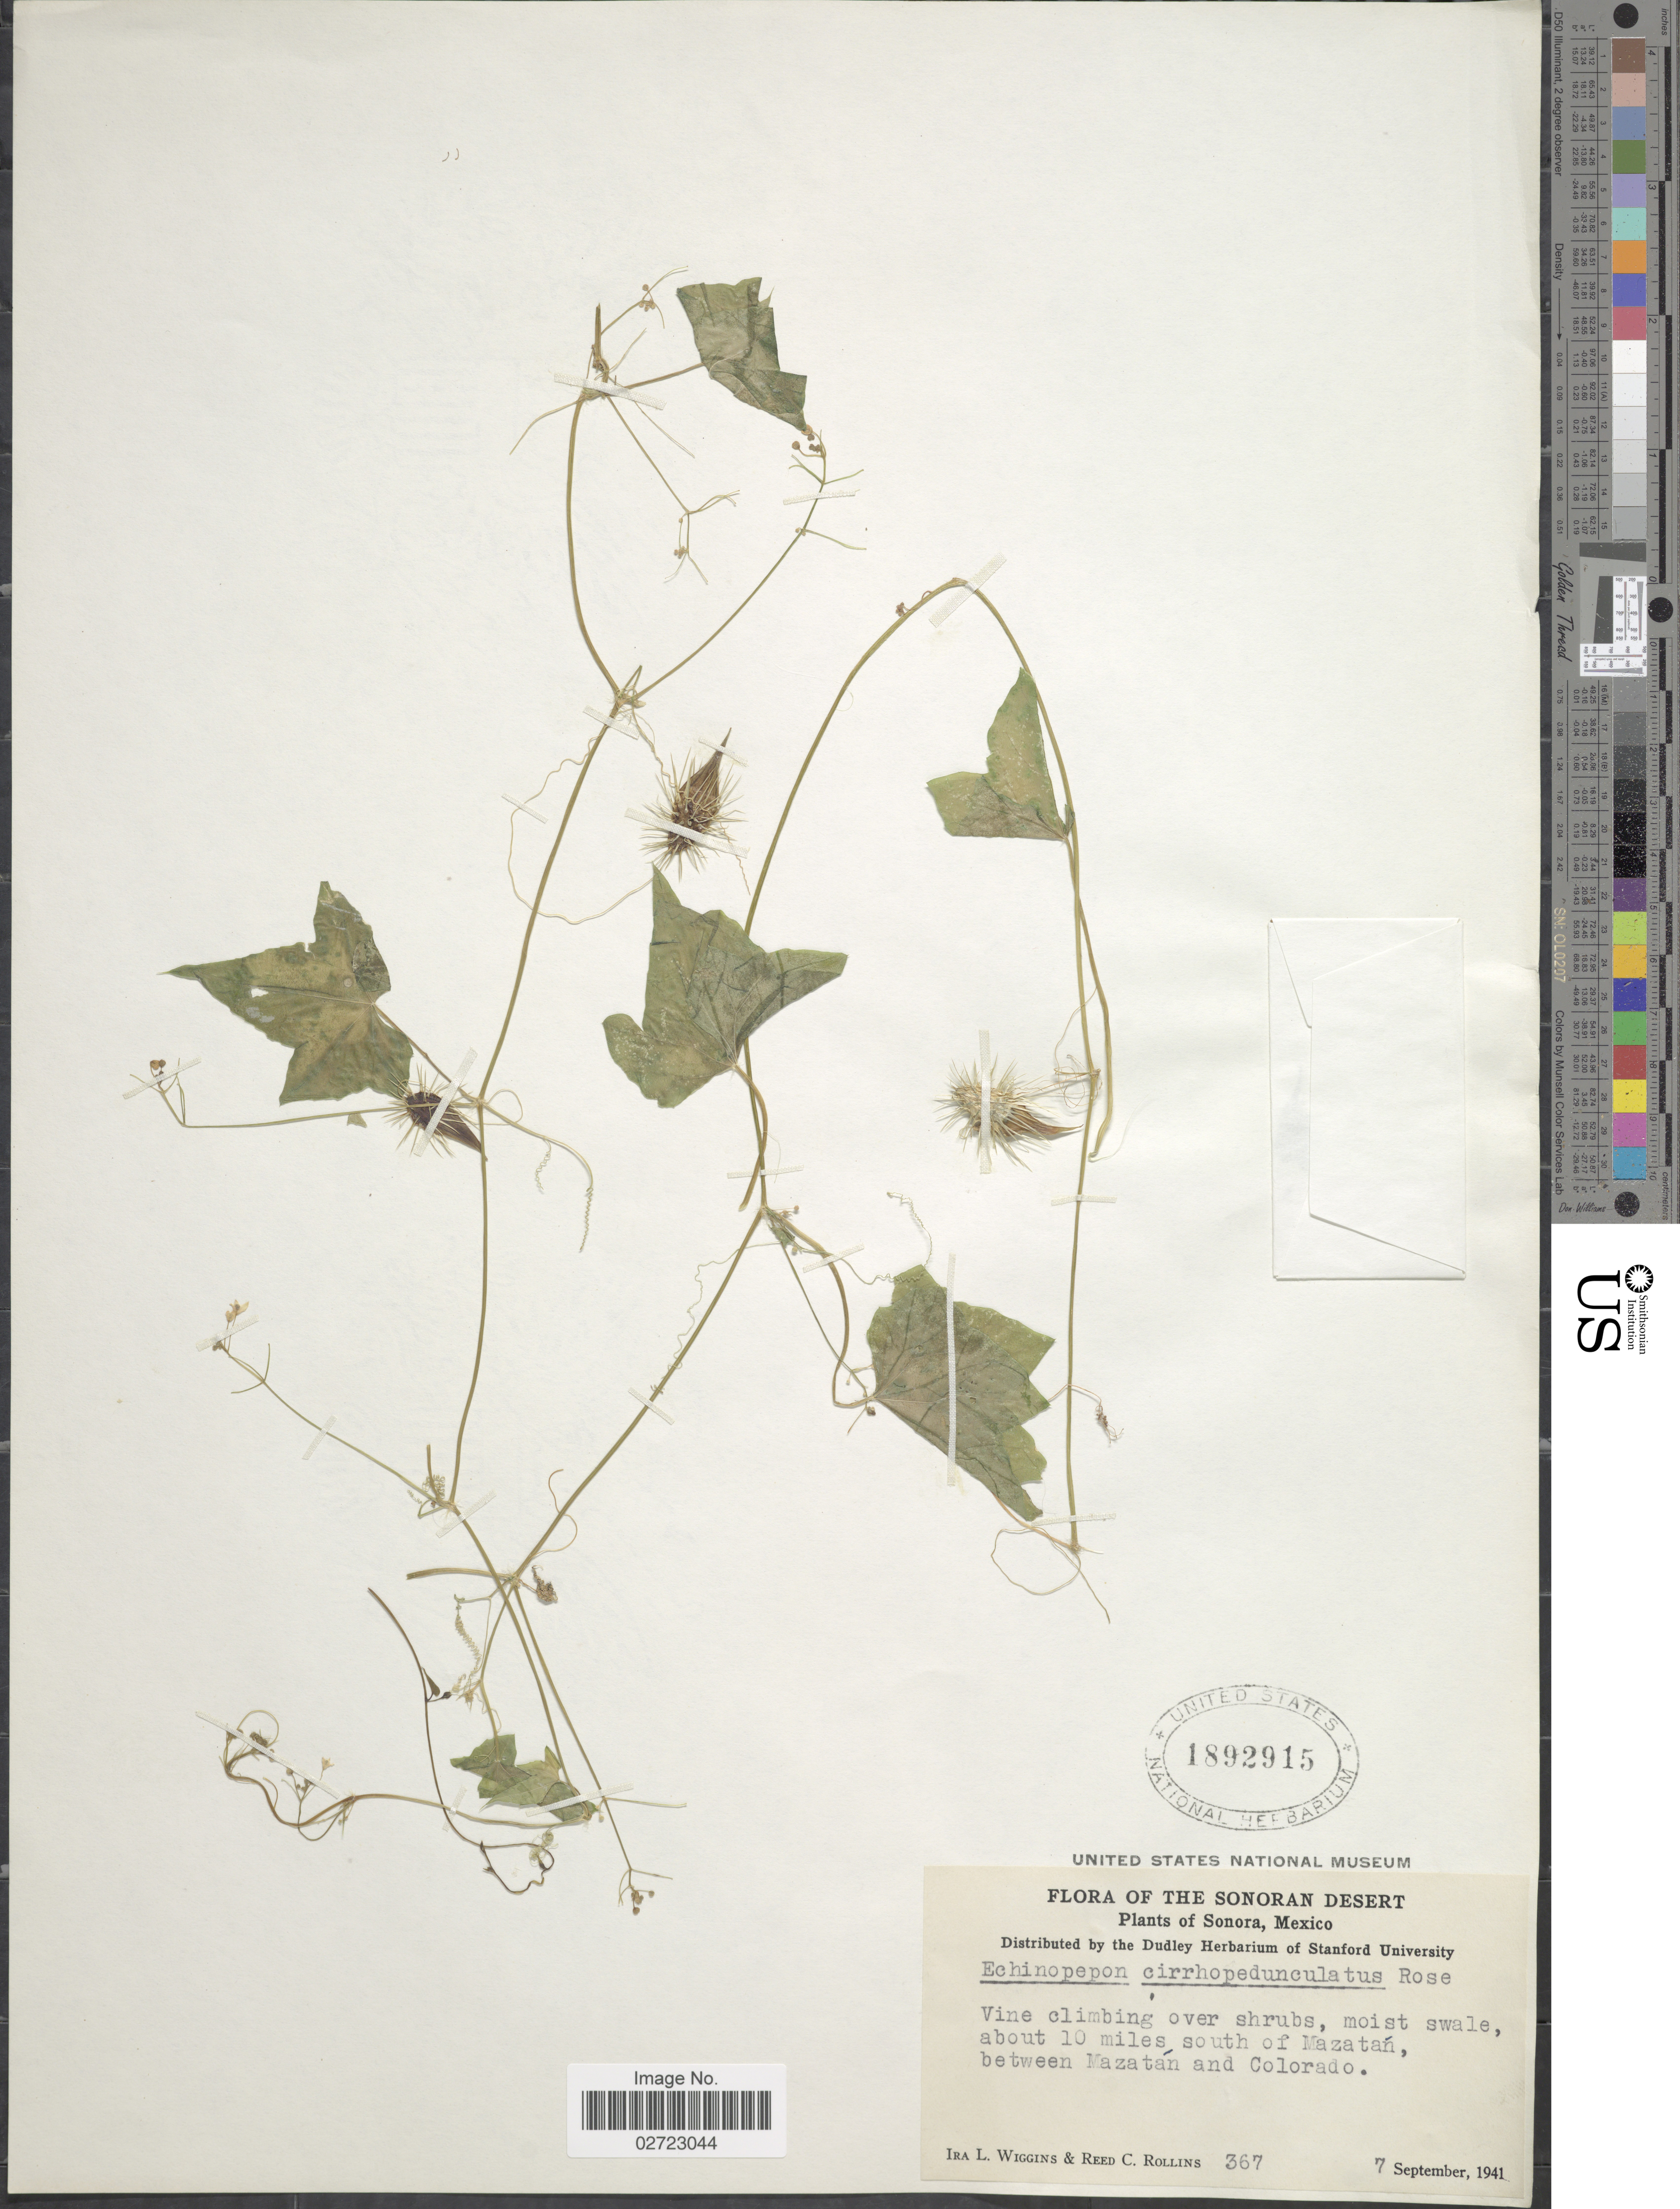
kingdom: Plantae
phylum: Tracheophyta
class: Magnoliopsida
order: Cucurbitales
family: Cucurbitaceae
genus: Echinopepon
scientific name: Echinopepon cirrhopedunculatus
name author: Rose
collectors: I. L. Wiggins & R. C. Rollins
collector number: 367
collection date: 1941-09-07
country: Mexico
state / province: Sonora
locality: About 10 miles south of Mazatan, between Mazatan and Colorado, The Sonoran Desert.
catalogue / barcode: US 1892915